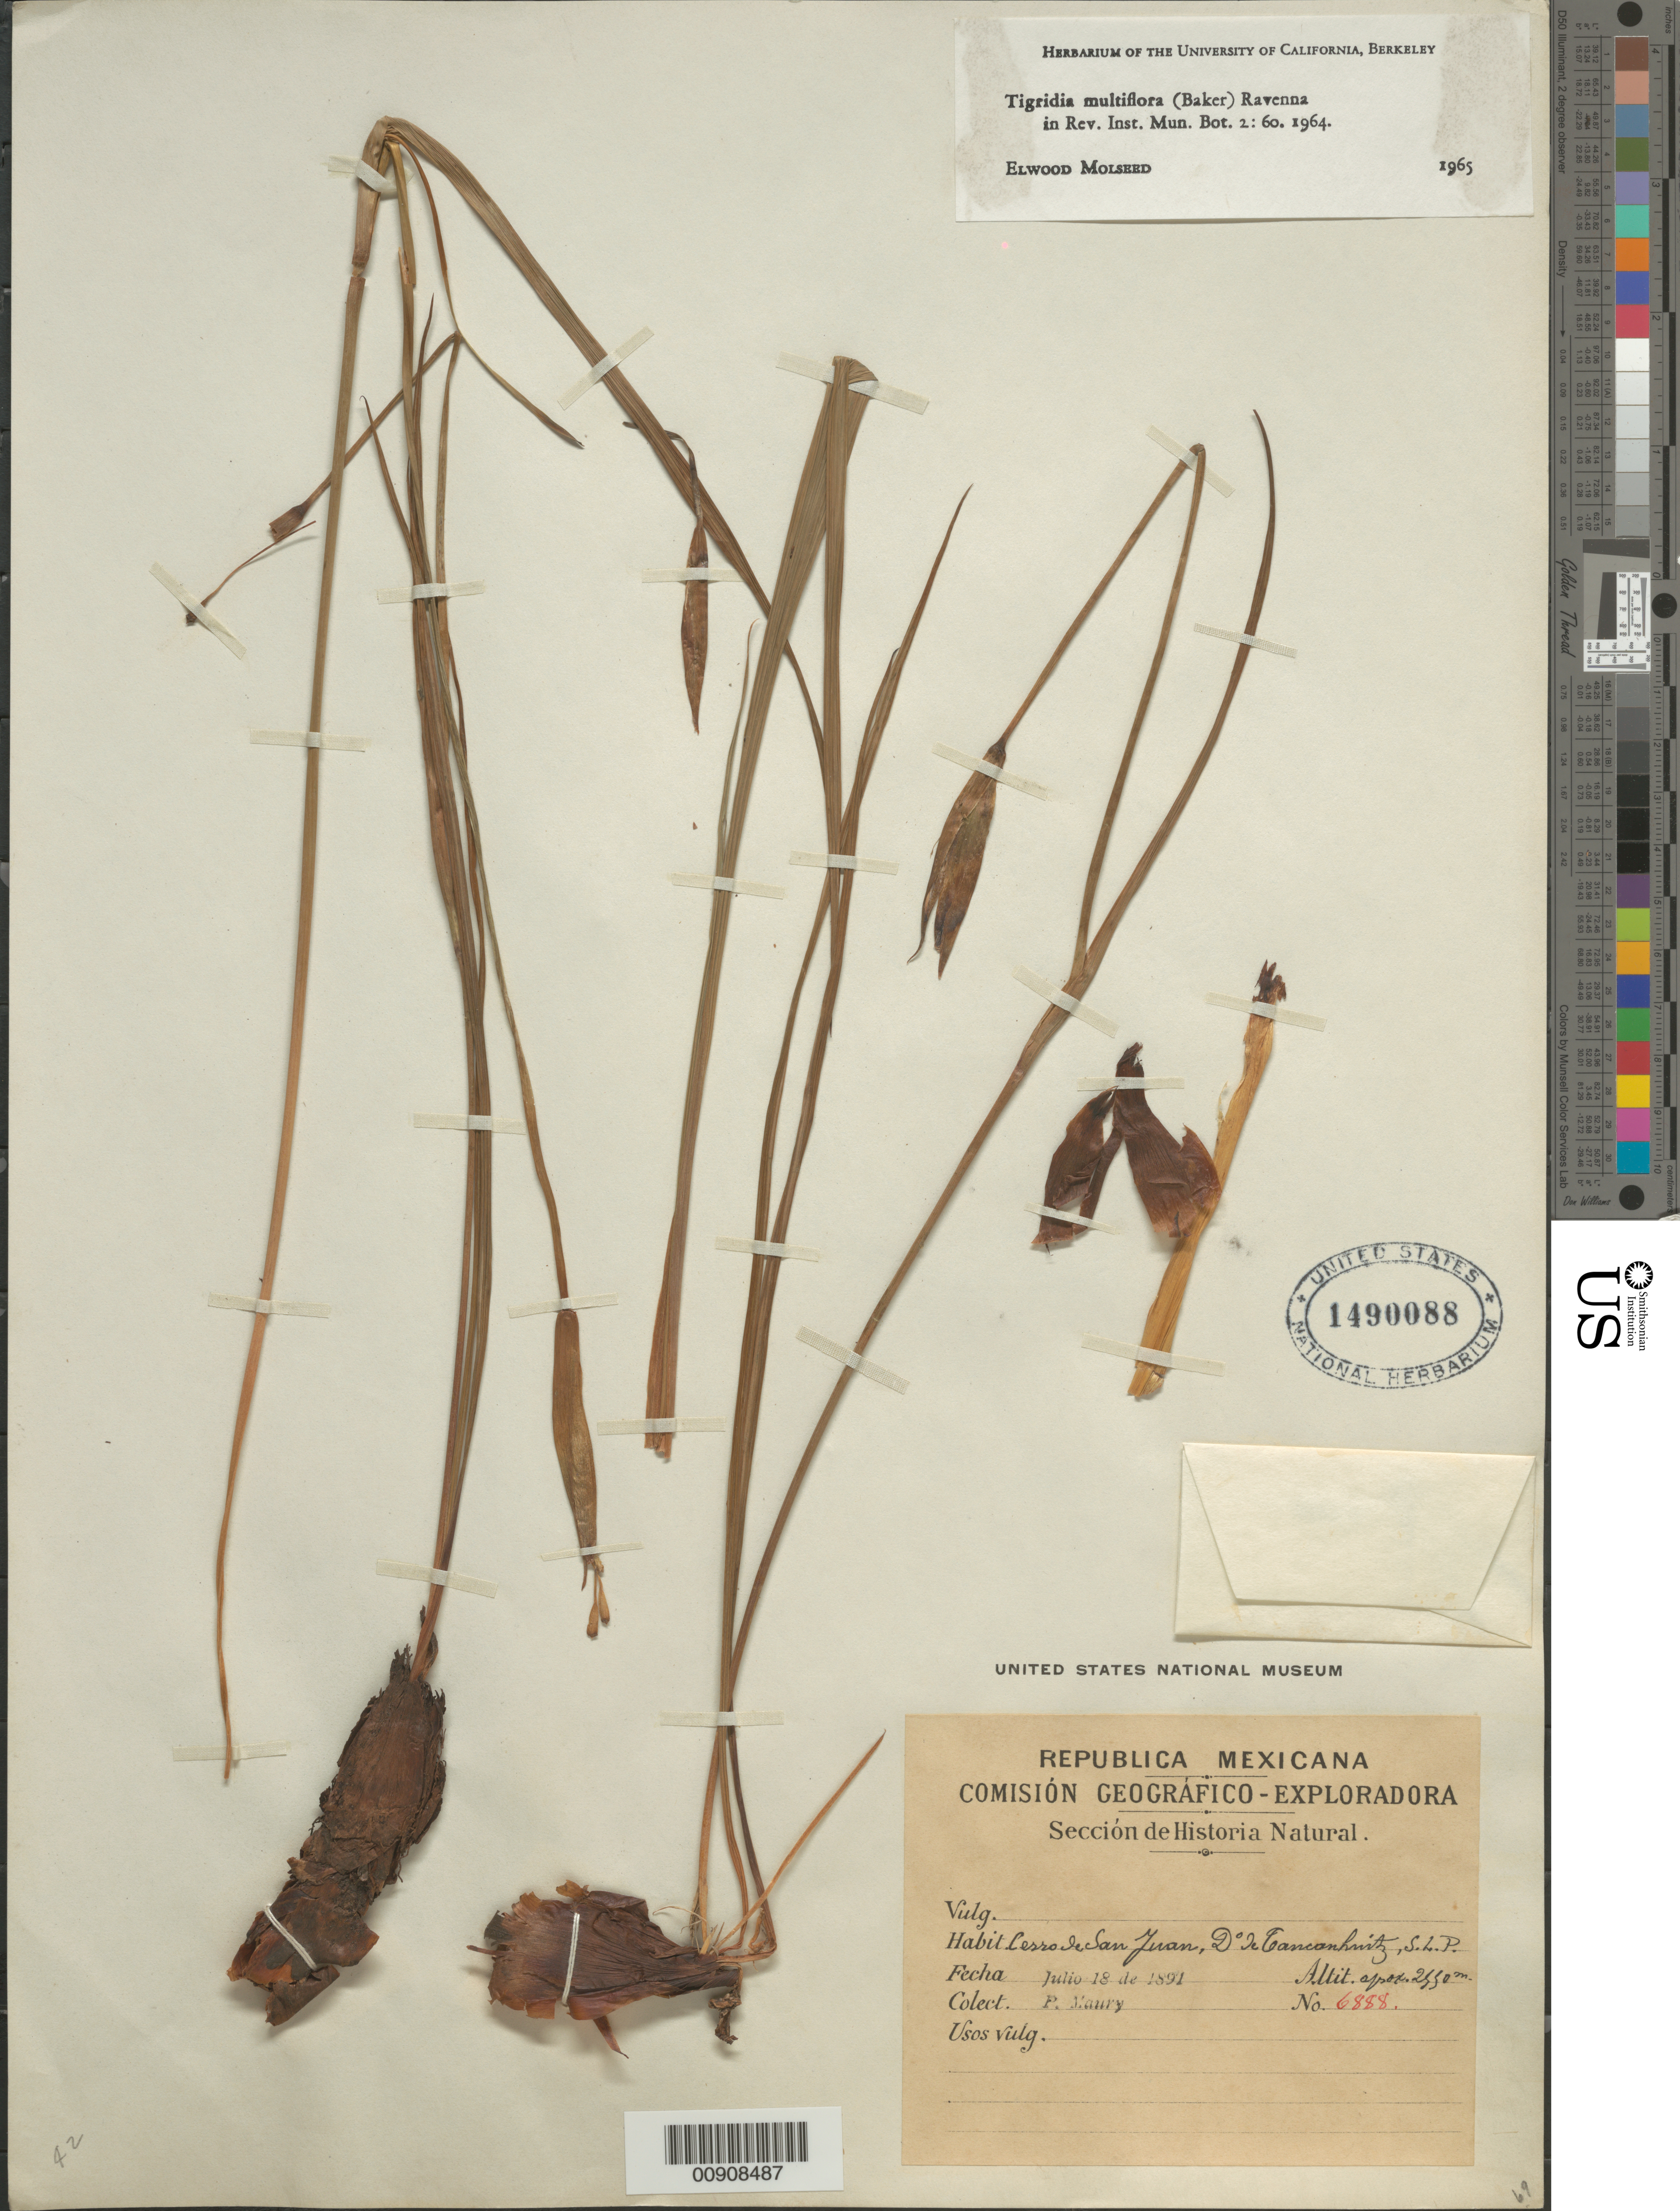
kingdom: Plantae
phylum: Tracheophyta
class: Liliopsida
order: Asparagales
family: Iridaceae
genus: Tigridia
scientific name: Tigridia multiflora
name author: (Baker) Ravenna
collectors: P. J. Maury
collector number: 6888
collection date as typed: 18 Jul 1891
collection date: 1891-07-18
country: Mexico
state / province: San Luis Potosí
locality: Cerro de San Juan, D° de Tancahuitz, S.L.P.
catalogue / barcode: US 1490088